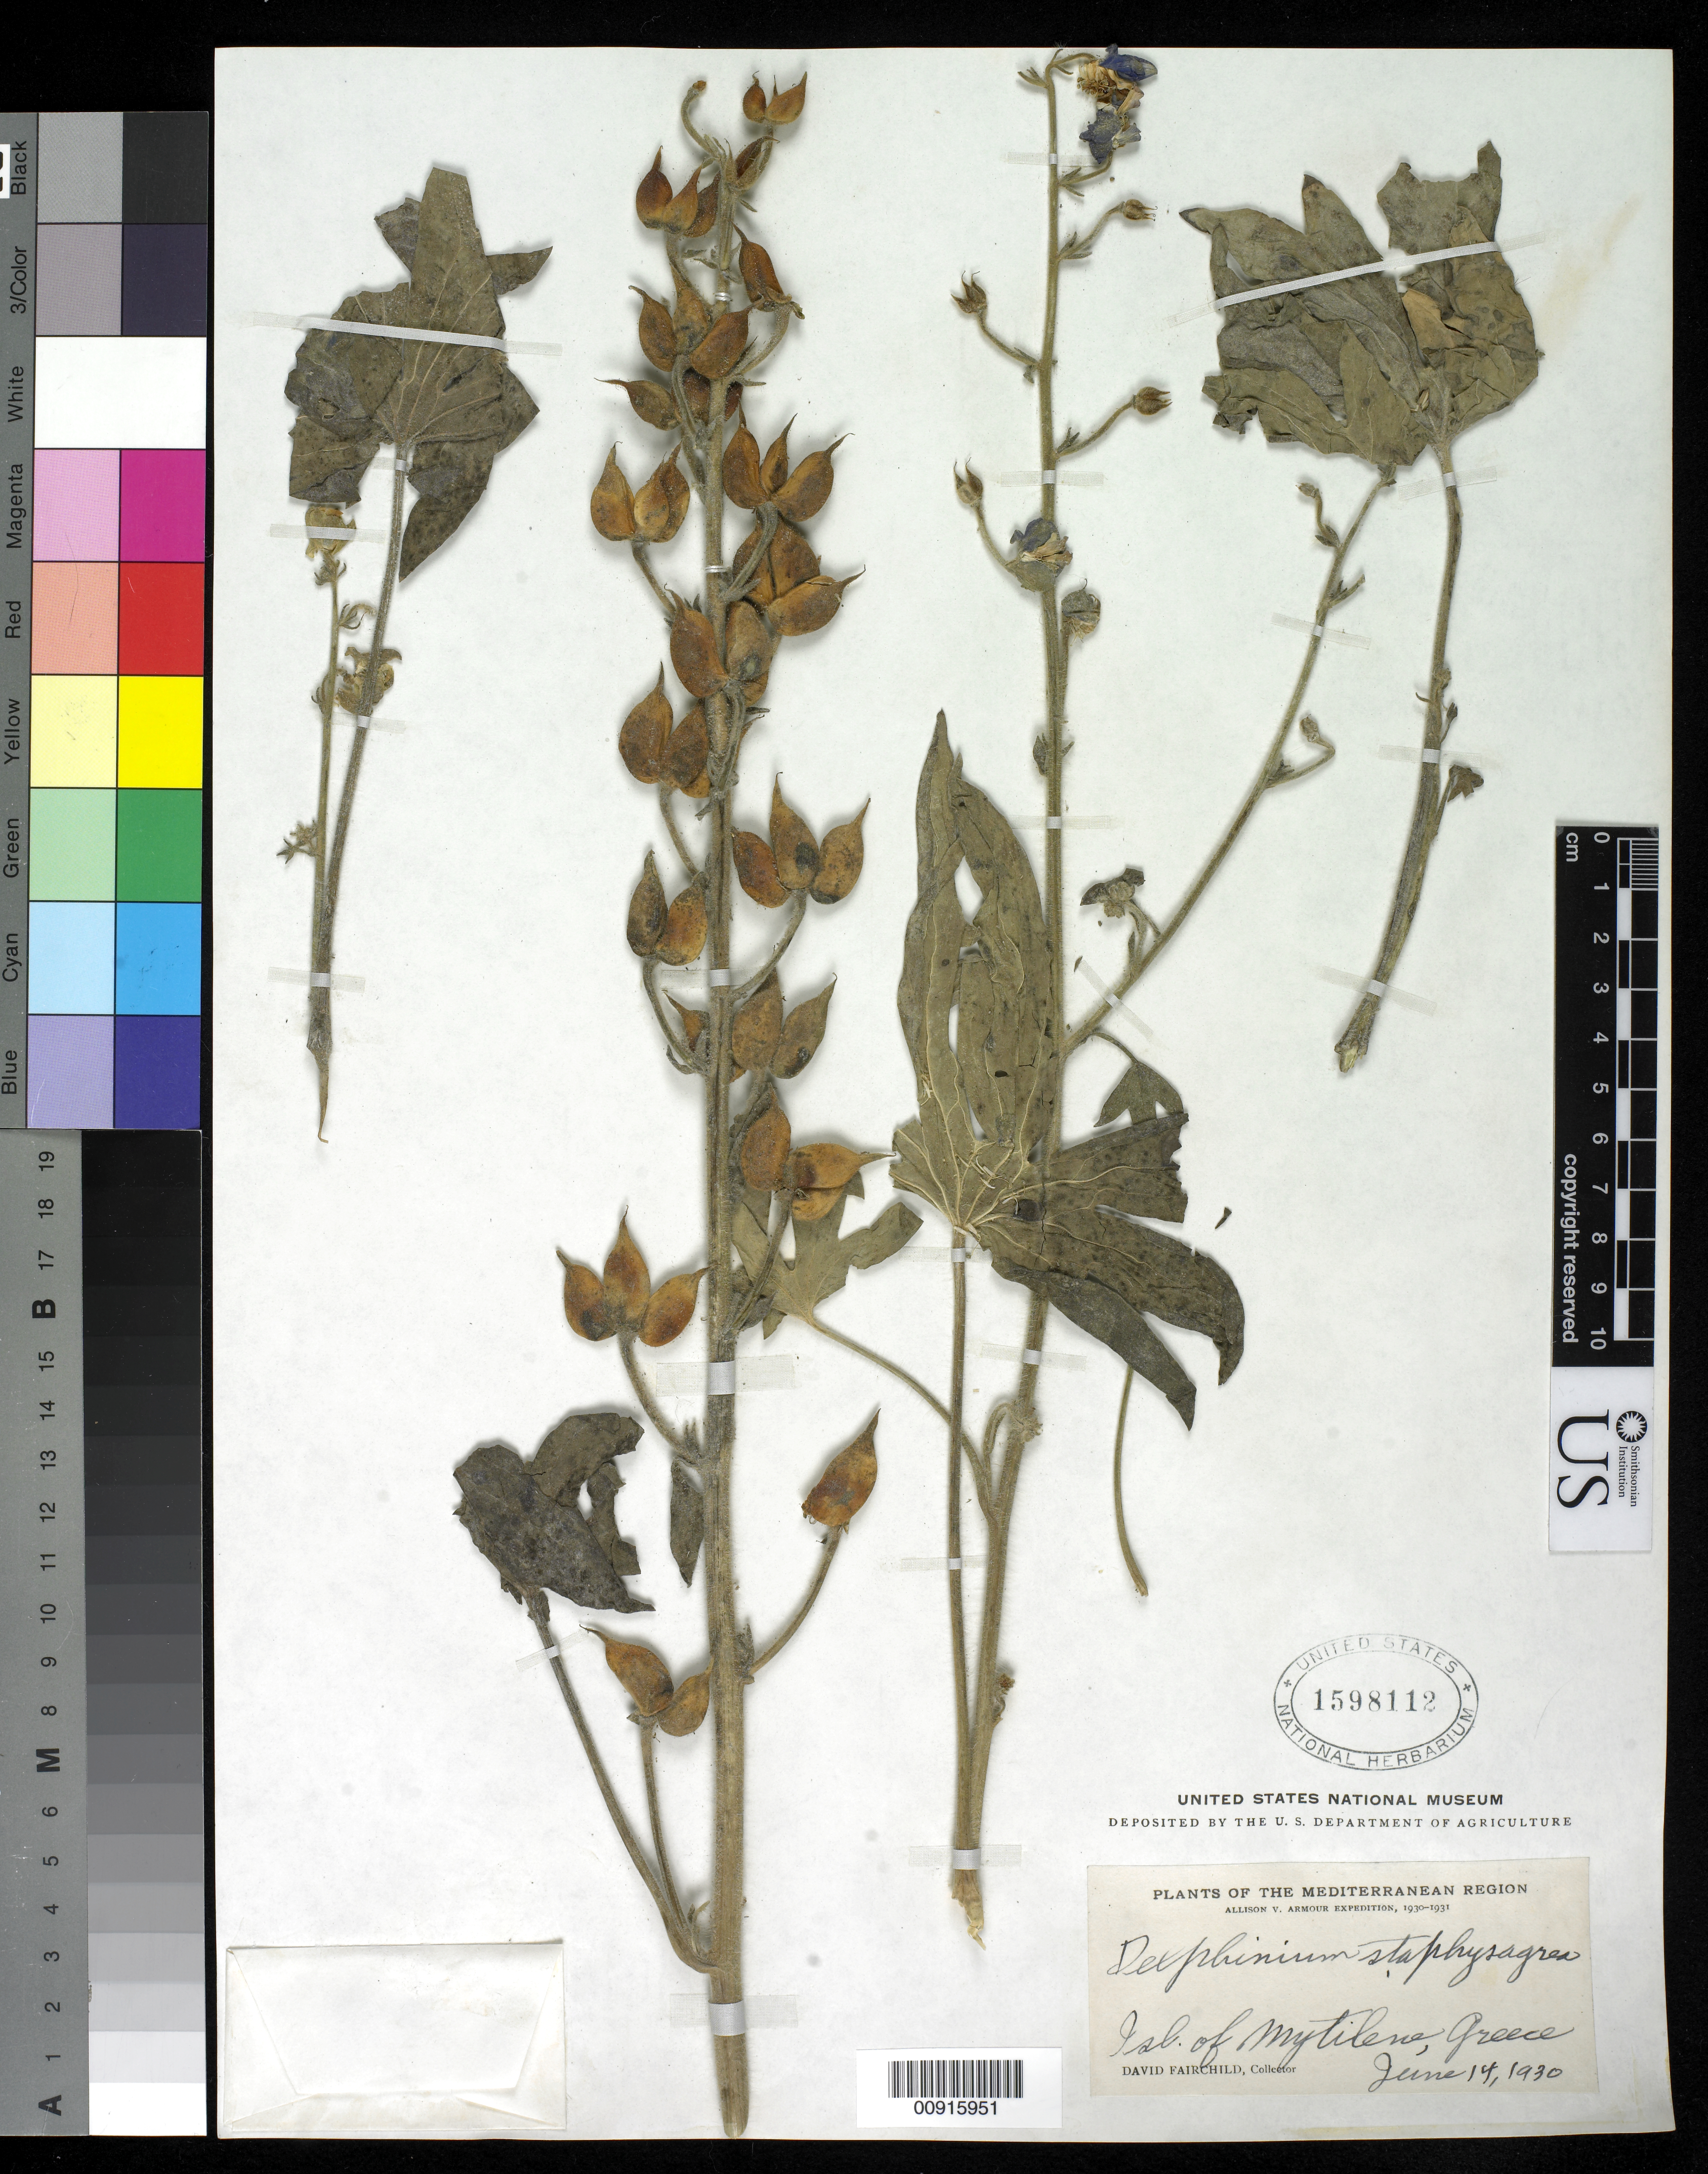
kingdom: Plantae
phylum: Tracheophyta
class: Magnoliopsida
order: Ranunculales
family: Ranunculaceae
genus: Delphinium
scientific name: Delphinium staphisagria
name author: L.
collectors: D. Fairchild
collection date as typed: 14 Jun 1930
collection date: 1930-06-14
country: Greece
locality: Isle. Of Mytilene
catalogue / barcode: US 1598112